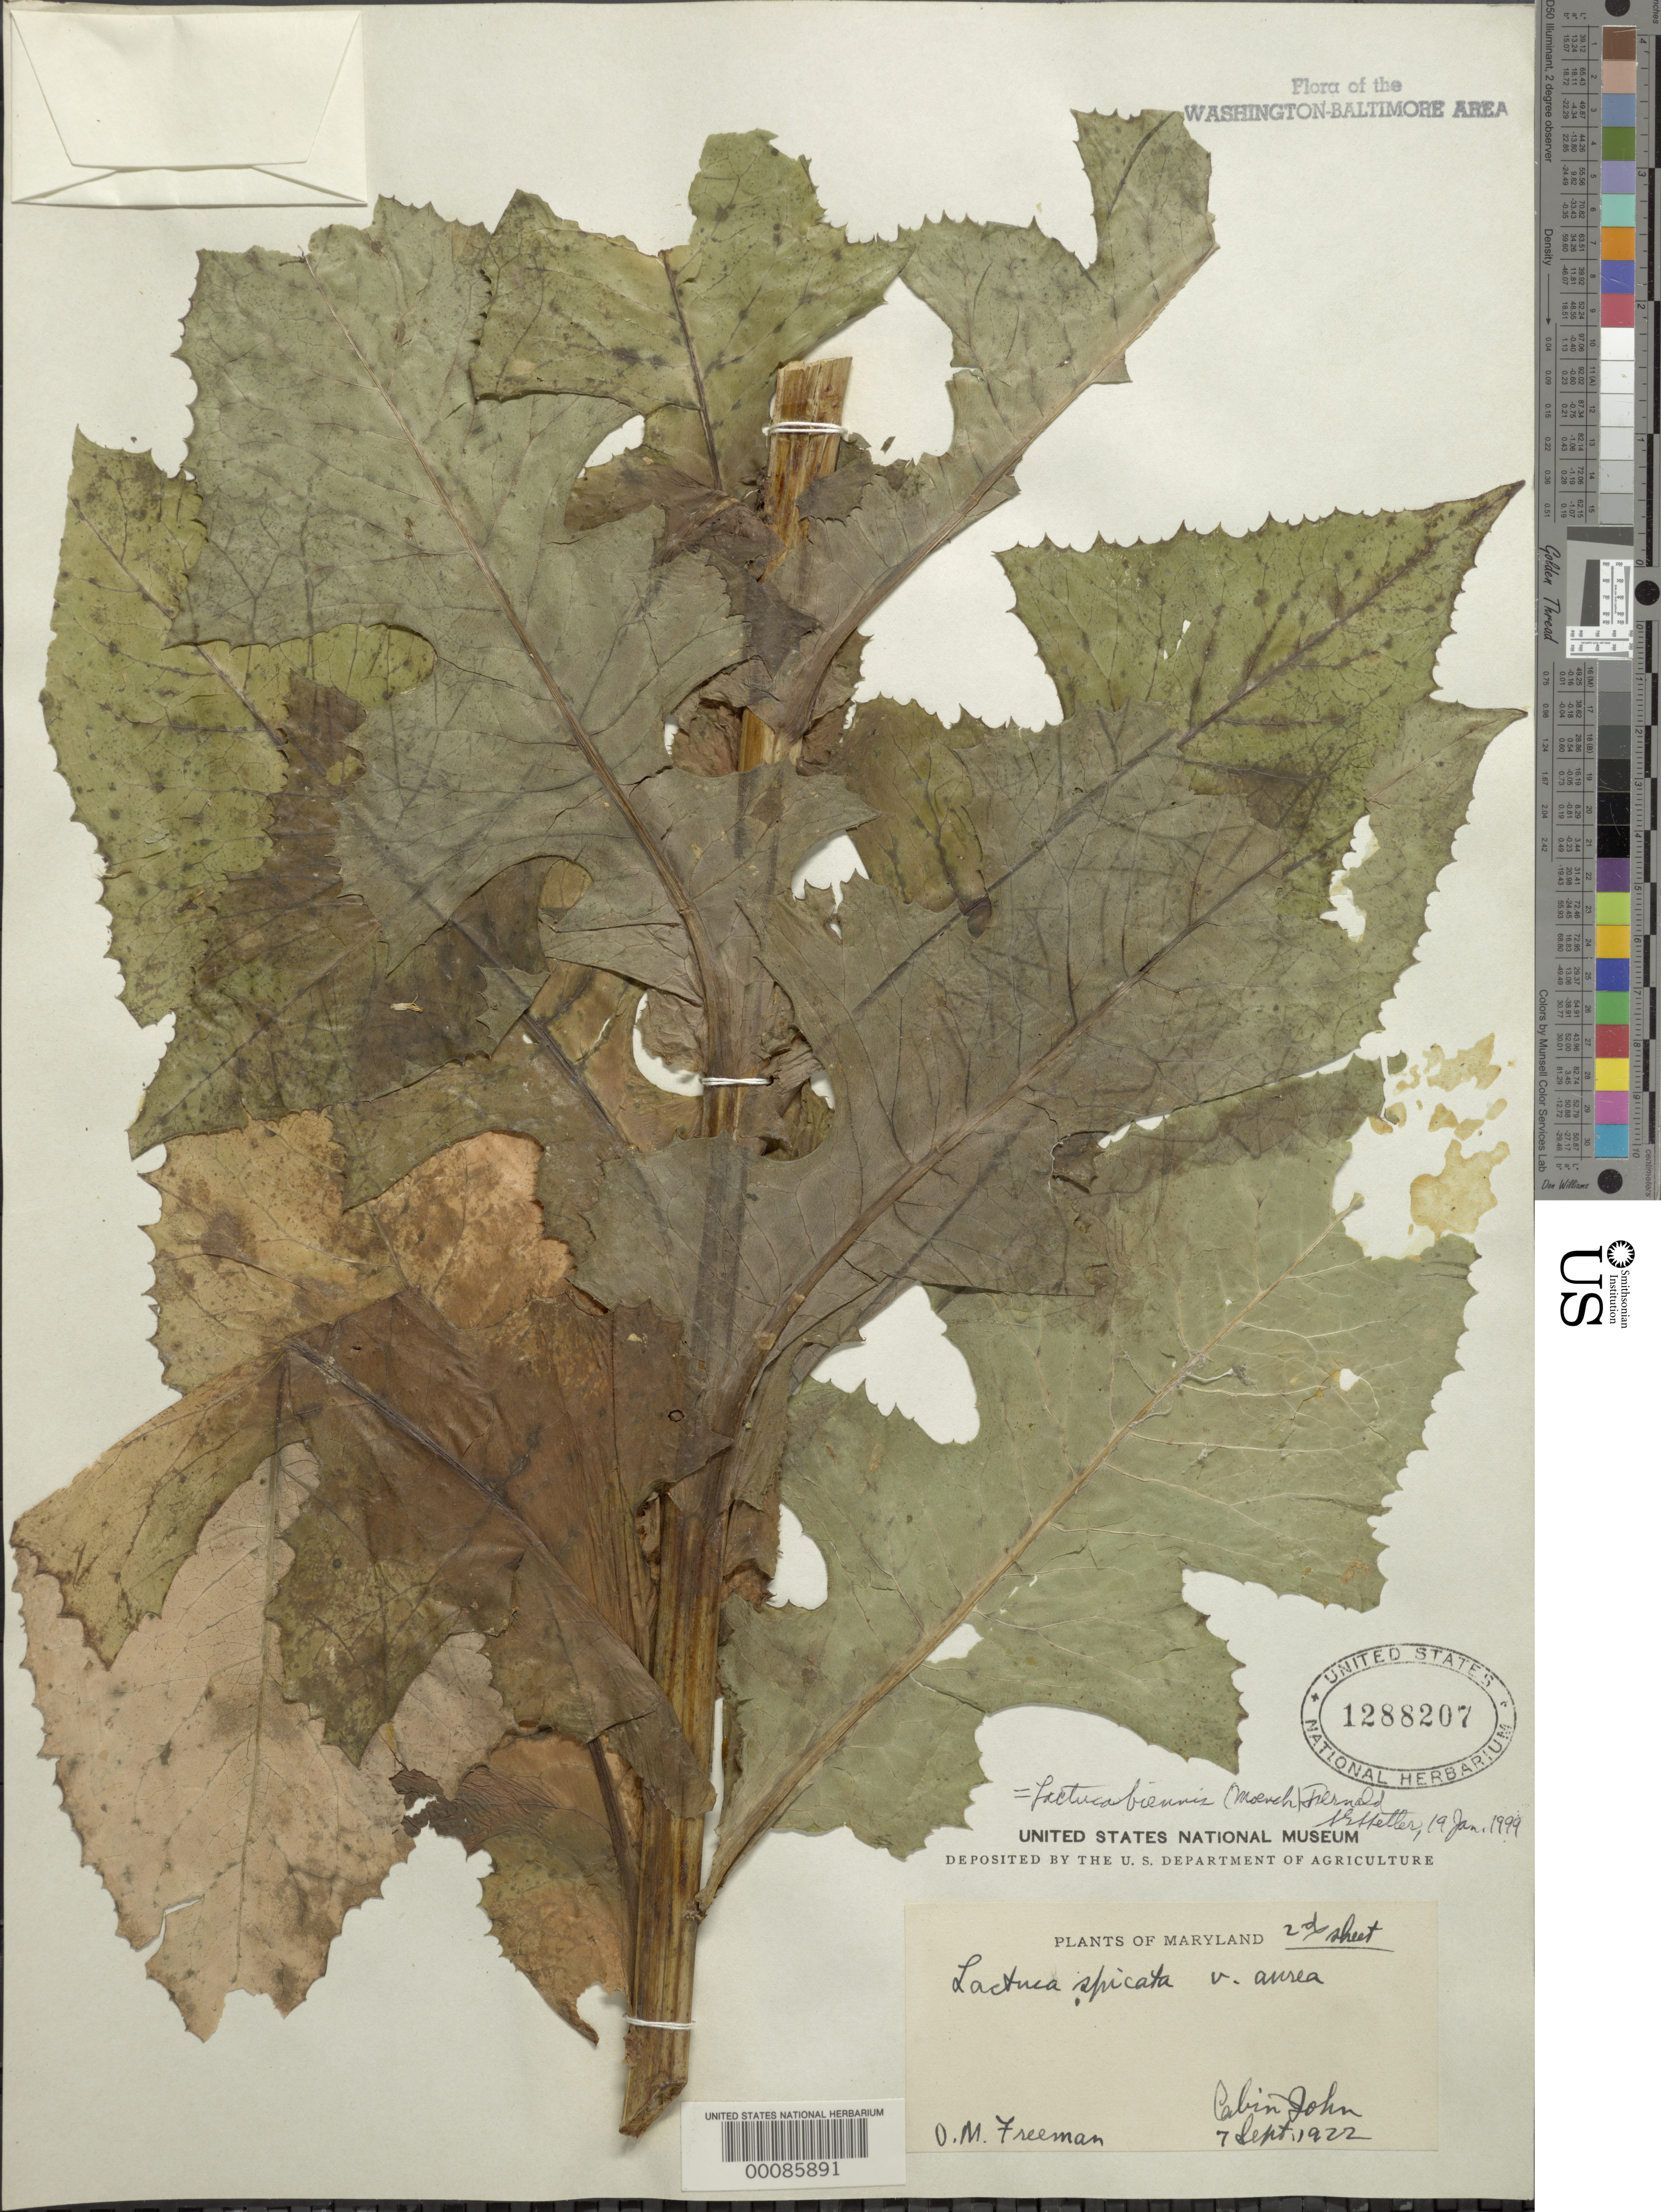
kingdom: Plantae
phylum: Tracheophyta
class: Magnoliopsida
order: Asterales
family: Asteraceae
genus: Lactuca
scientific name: Lactuca biennis var. aurea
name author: (Jennings) Fernald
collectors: O. Freeman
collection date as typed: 07 Sep 1922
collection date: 1922-09-07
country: United States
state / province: Maryland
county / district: Montgomery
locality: Cabin John C. & O. Canal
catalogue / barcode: US 1288207